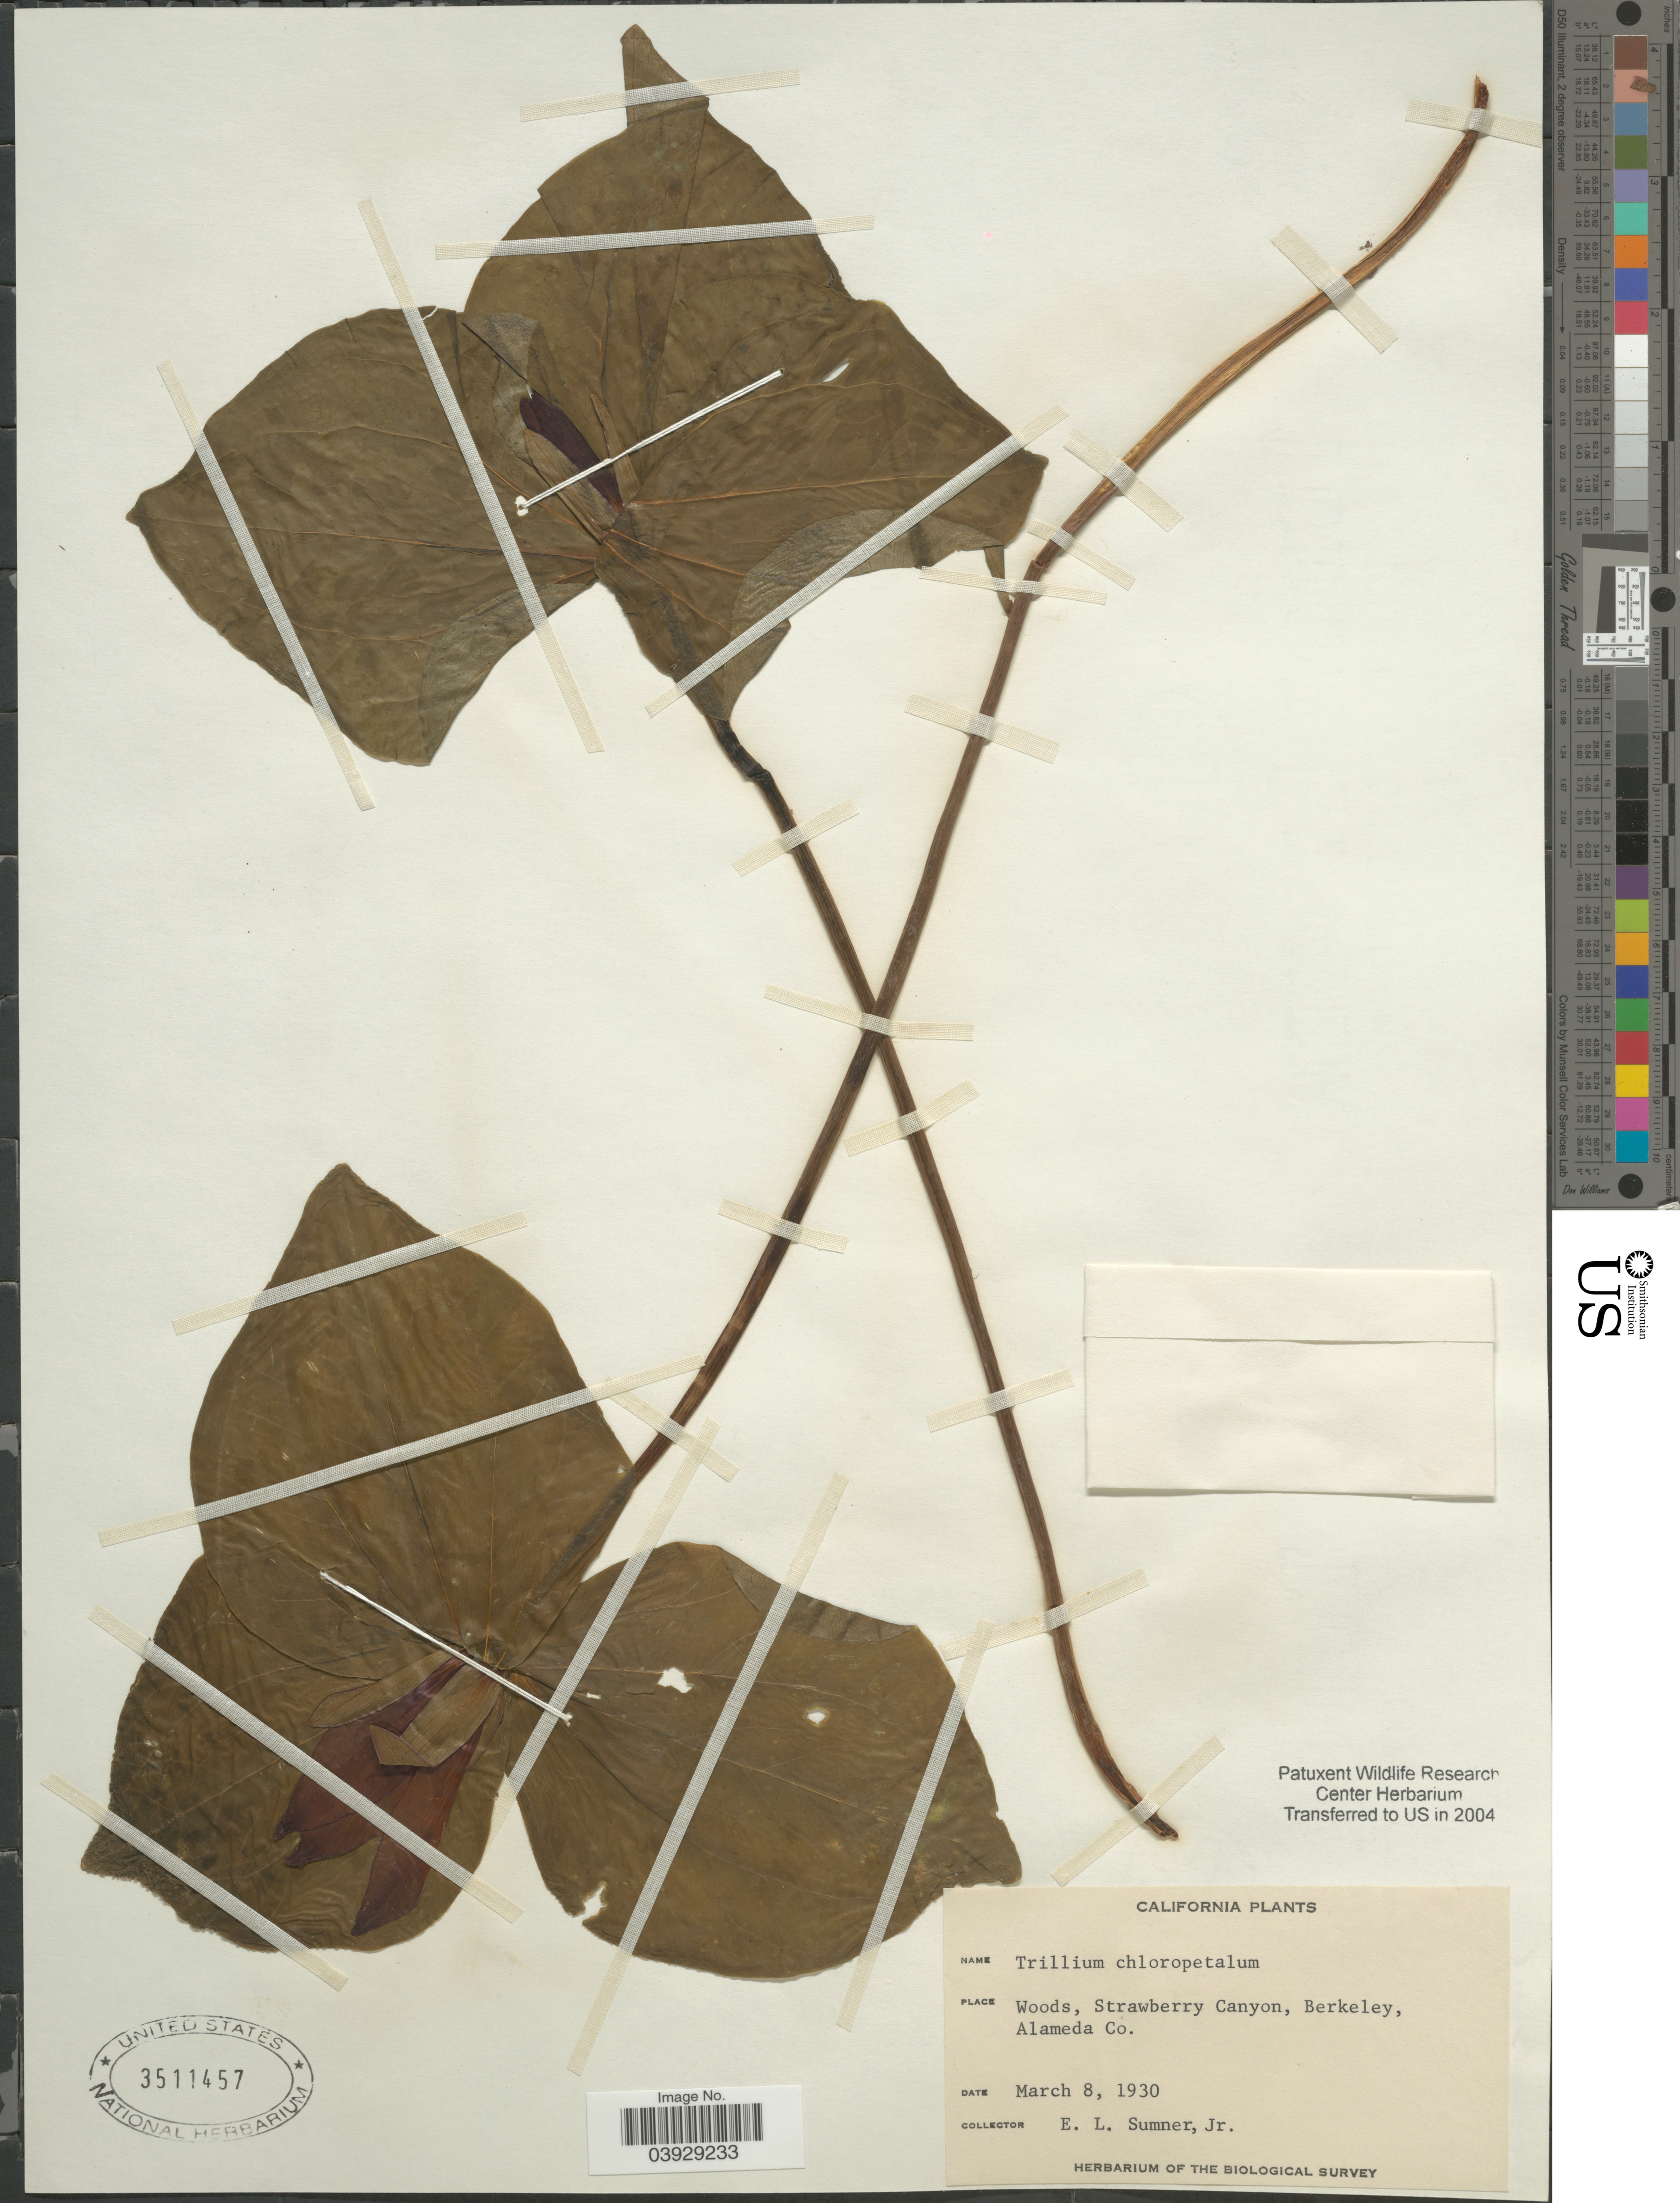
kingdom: Plantae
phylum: Tracheophyta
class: Liliopsida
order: Liliales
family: Melanthiaceae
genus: Trillium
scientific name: Trillium chloropetalum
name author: (Torr.) Howell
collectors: E. Sumner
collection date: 1930-03-08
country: United States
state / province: California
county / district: Alameda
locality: Woods, Strawberry Canyon, Berkeley, Alameda Co.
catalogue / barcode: US 3511457